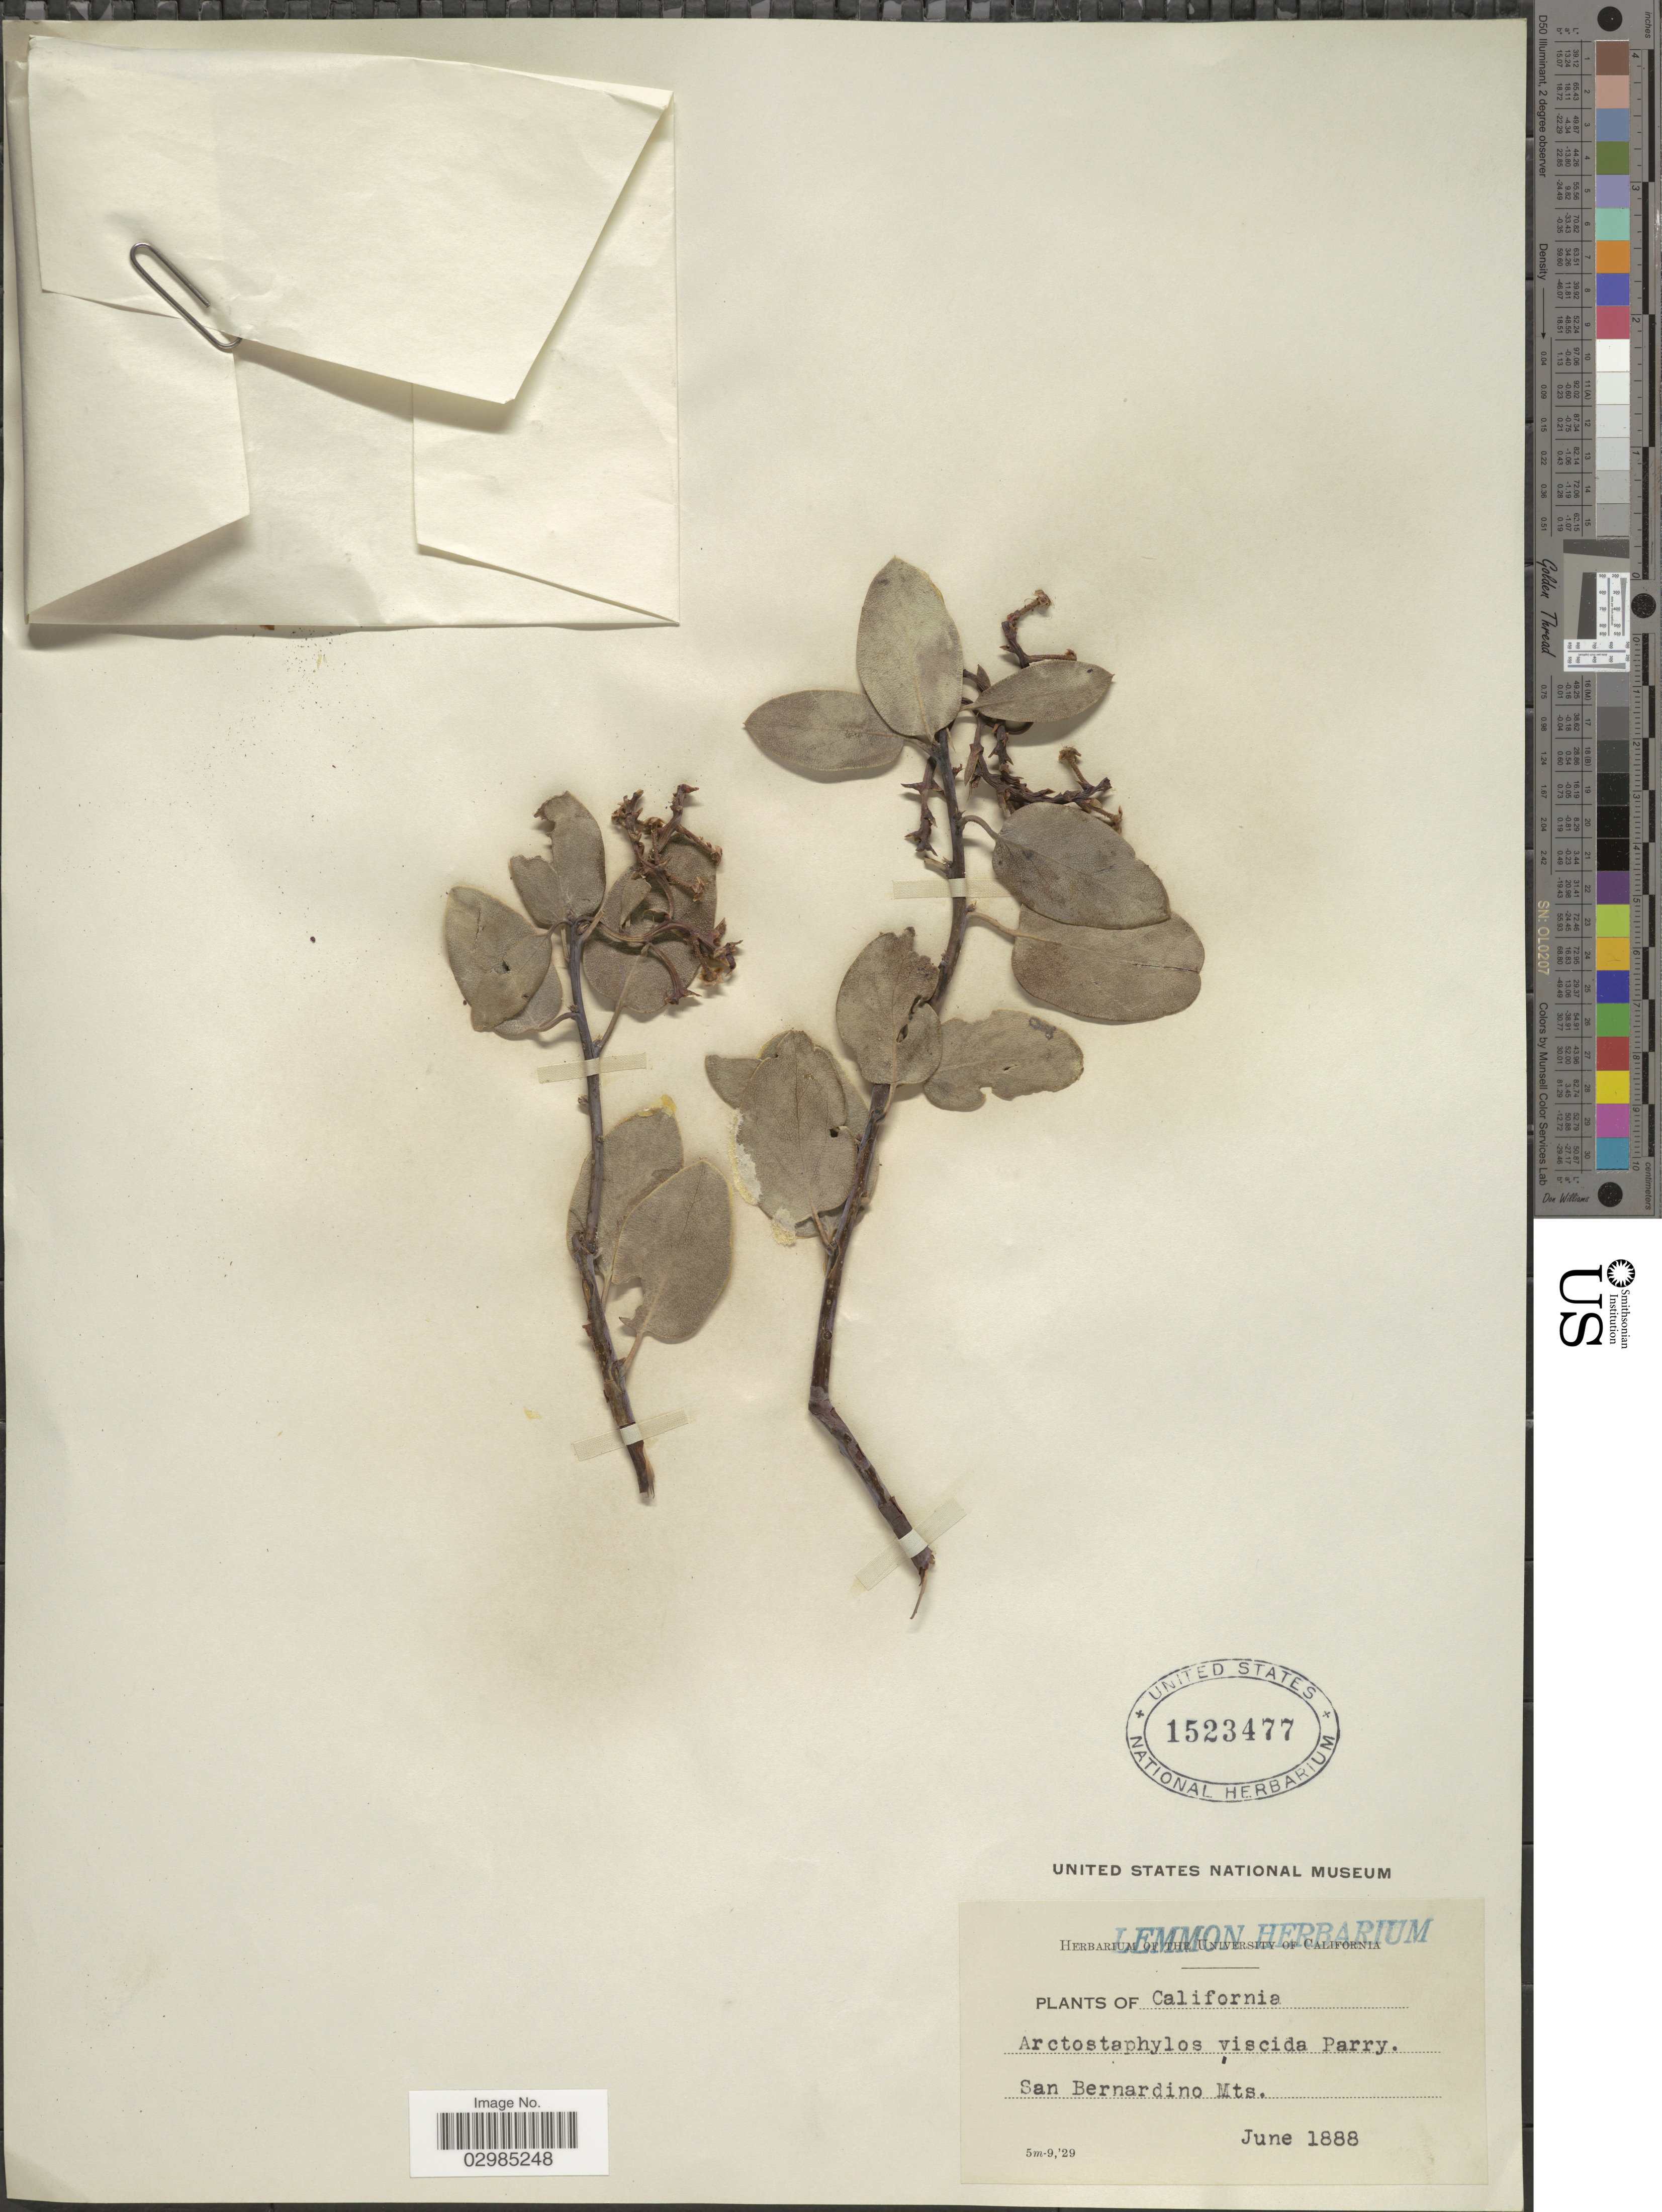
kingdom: Plantae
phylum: Tracheophyta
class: Magnoliopsida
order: Ericales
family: Ericaceae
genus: Arctostaphylos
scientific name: Arctostaphylos viscida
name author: Parry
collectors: ex herb. Lemmon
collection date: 1888-06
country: United States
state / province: California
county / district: San Bernardino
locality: San Bernardino Mts.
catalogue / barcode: US 1523477